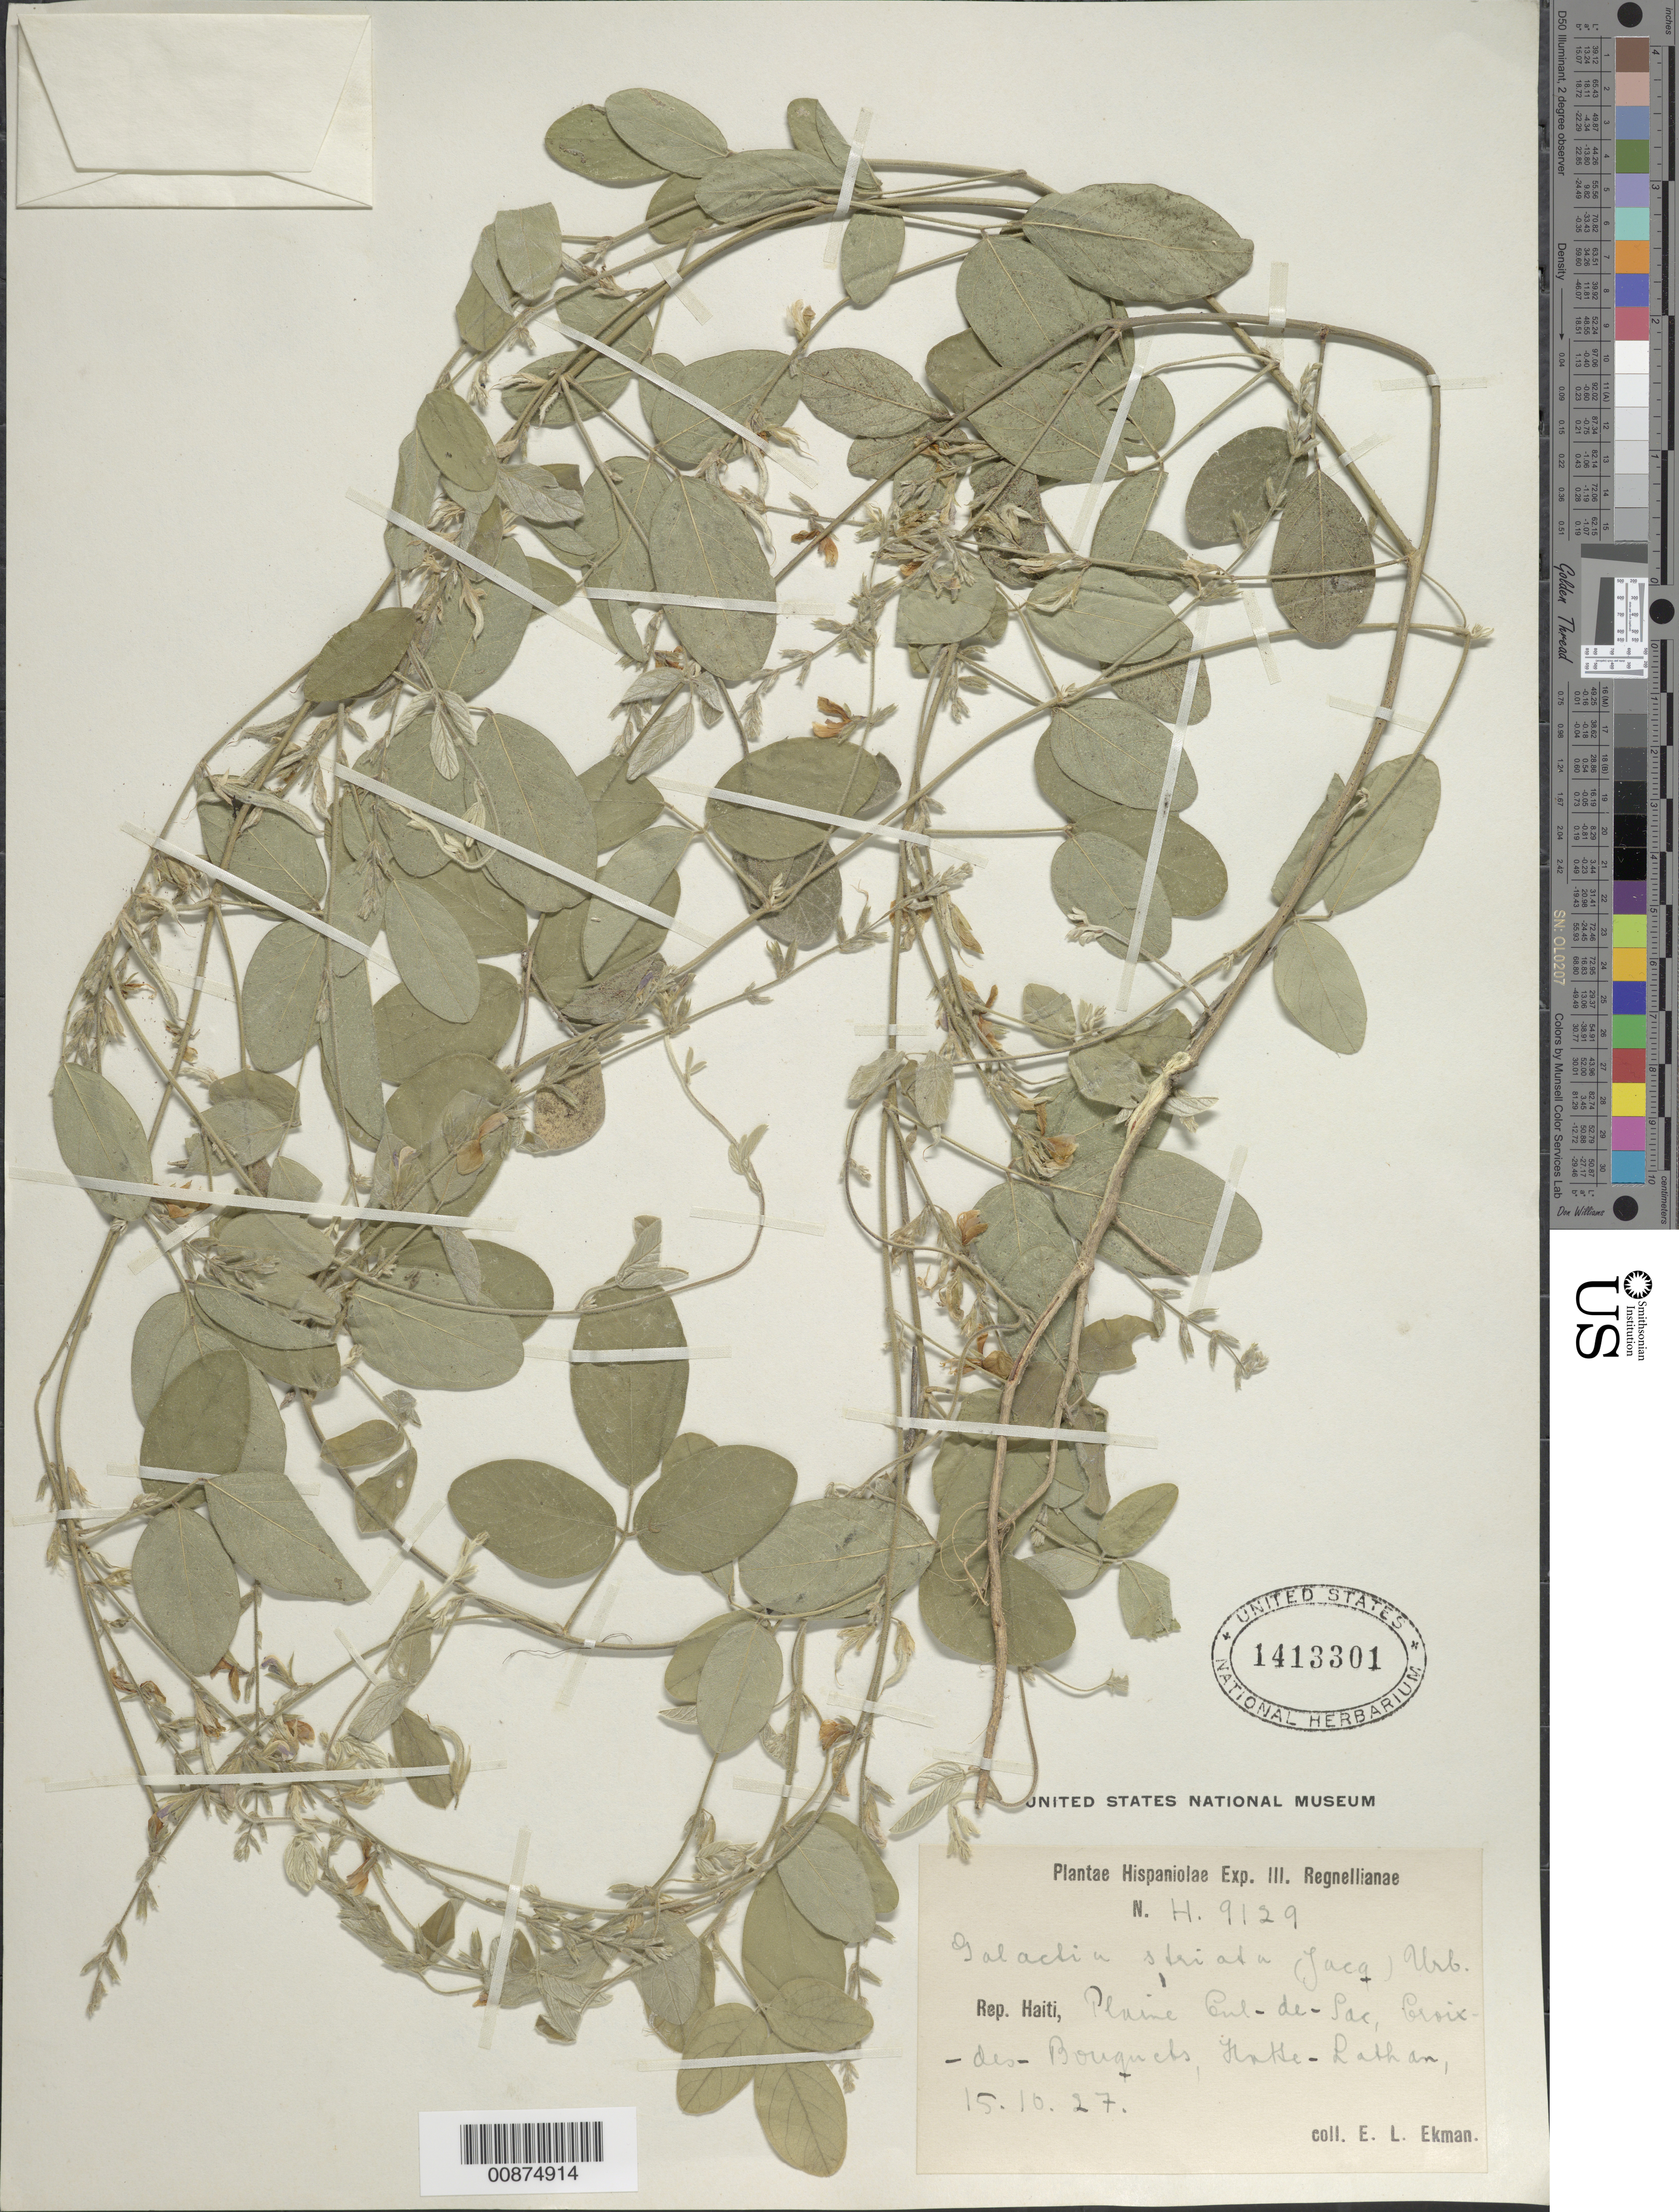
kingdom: Plantae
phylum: Tracheophyta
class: Magnoliopsida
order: Fabales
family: Fabaceae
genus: Galactia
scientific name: Galactia striata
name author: (Jacq.) Urb.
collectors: E. L. Ekman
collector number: H 9129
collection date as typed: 15 Oct 1927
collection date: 1927-10-15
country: Haiti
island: Hispaniola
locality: Plain Cul-de-Sac, Croix-des-Bouquetes, Hotte-Lathan.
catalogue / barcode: US 1413301